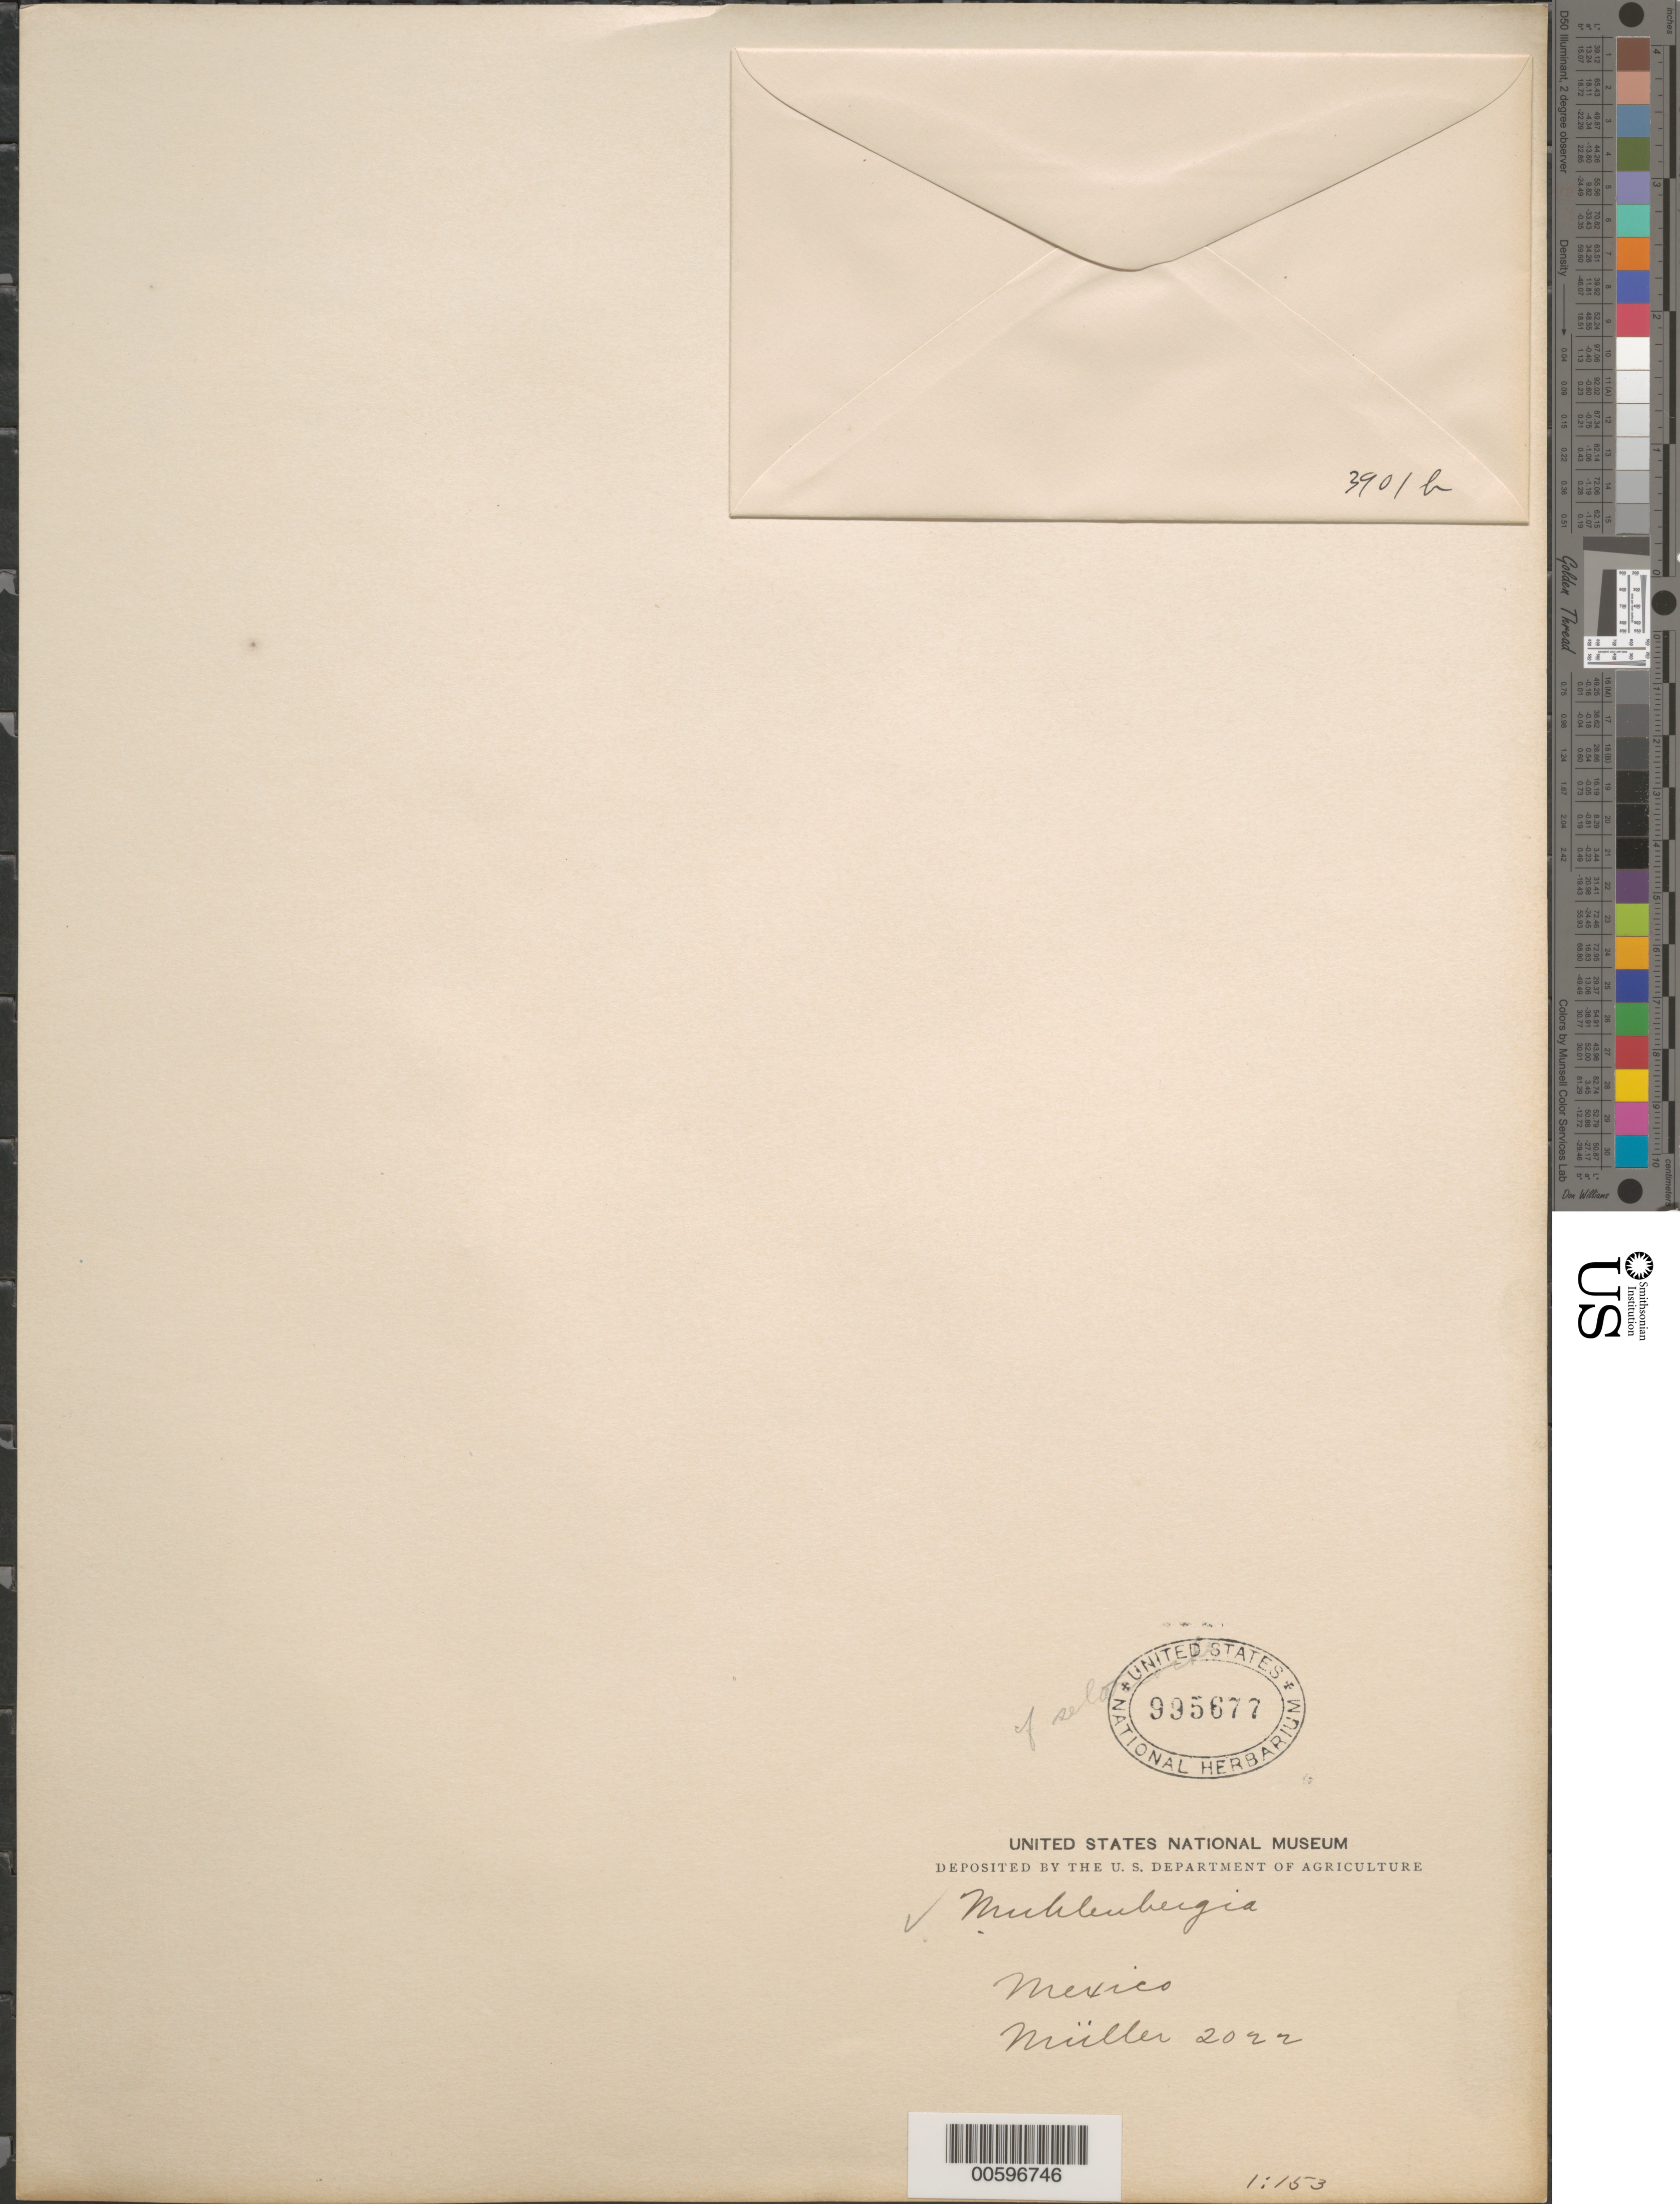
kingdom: Plantae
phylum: Tracheophyta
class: Liliopsida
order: Poales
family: Poaceae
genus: Muhlenbergia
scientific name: Muhlenbergia setarioides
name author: E. Fourn.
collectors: -- Müller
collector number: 2022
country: Mexico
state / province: Durango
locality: San Ramon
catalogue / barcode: US 995677